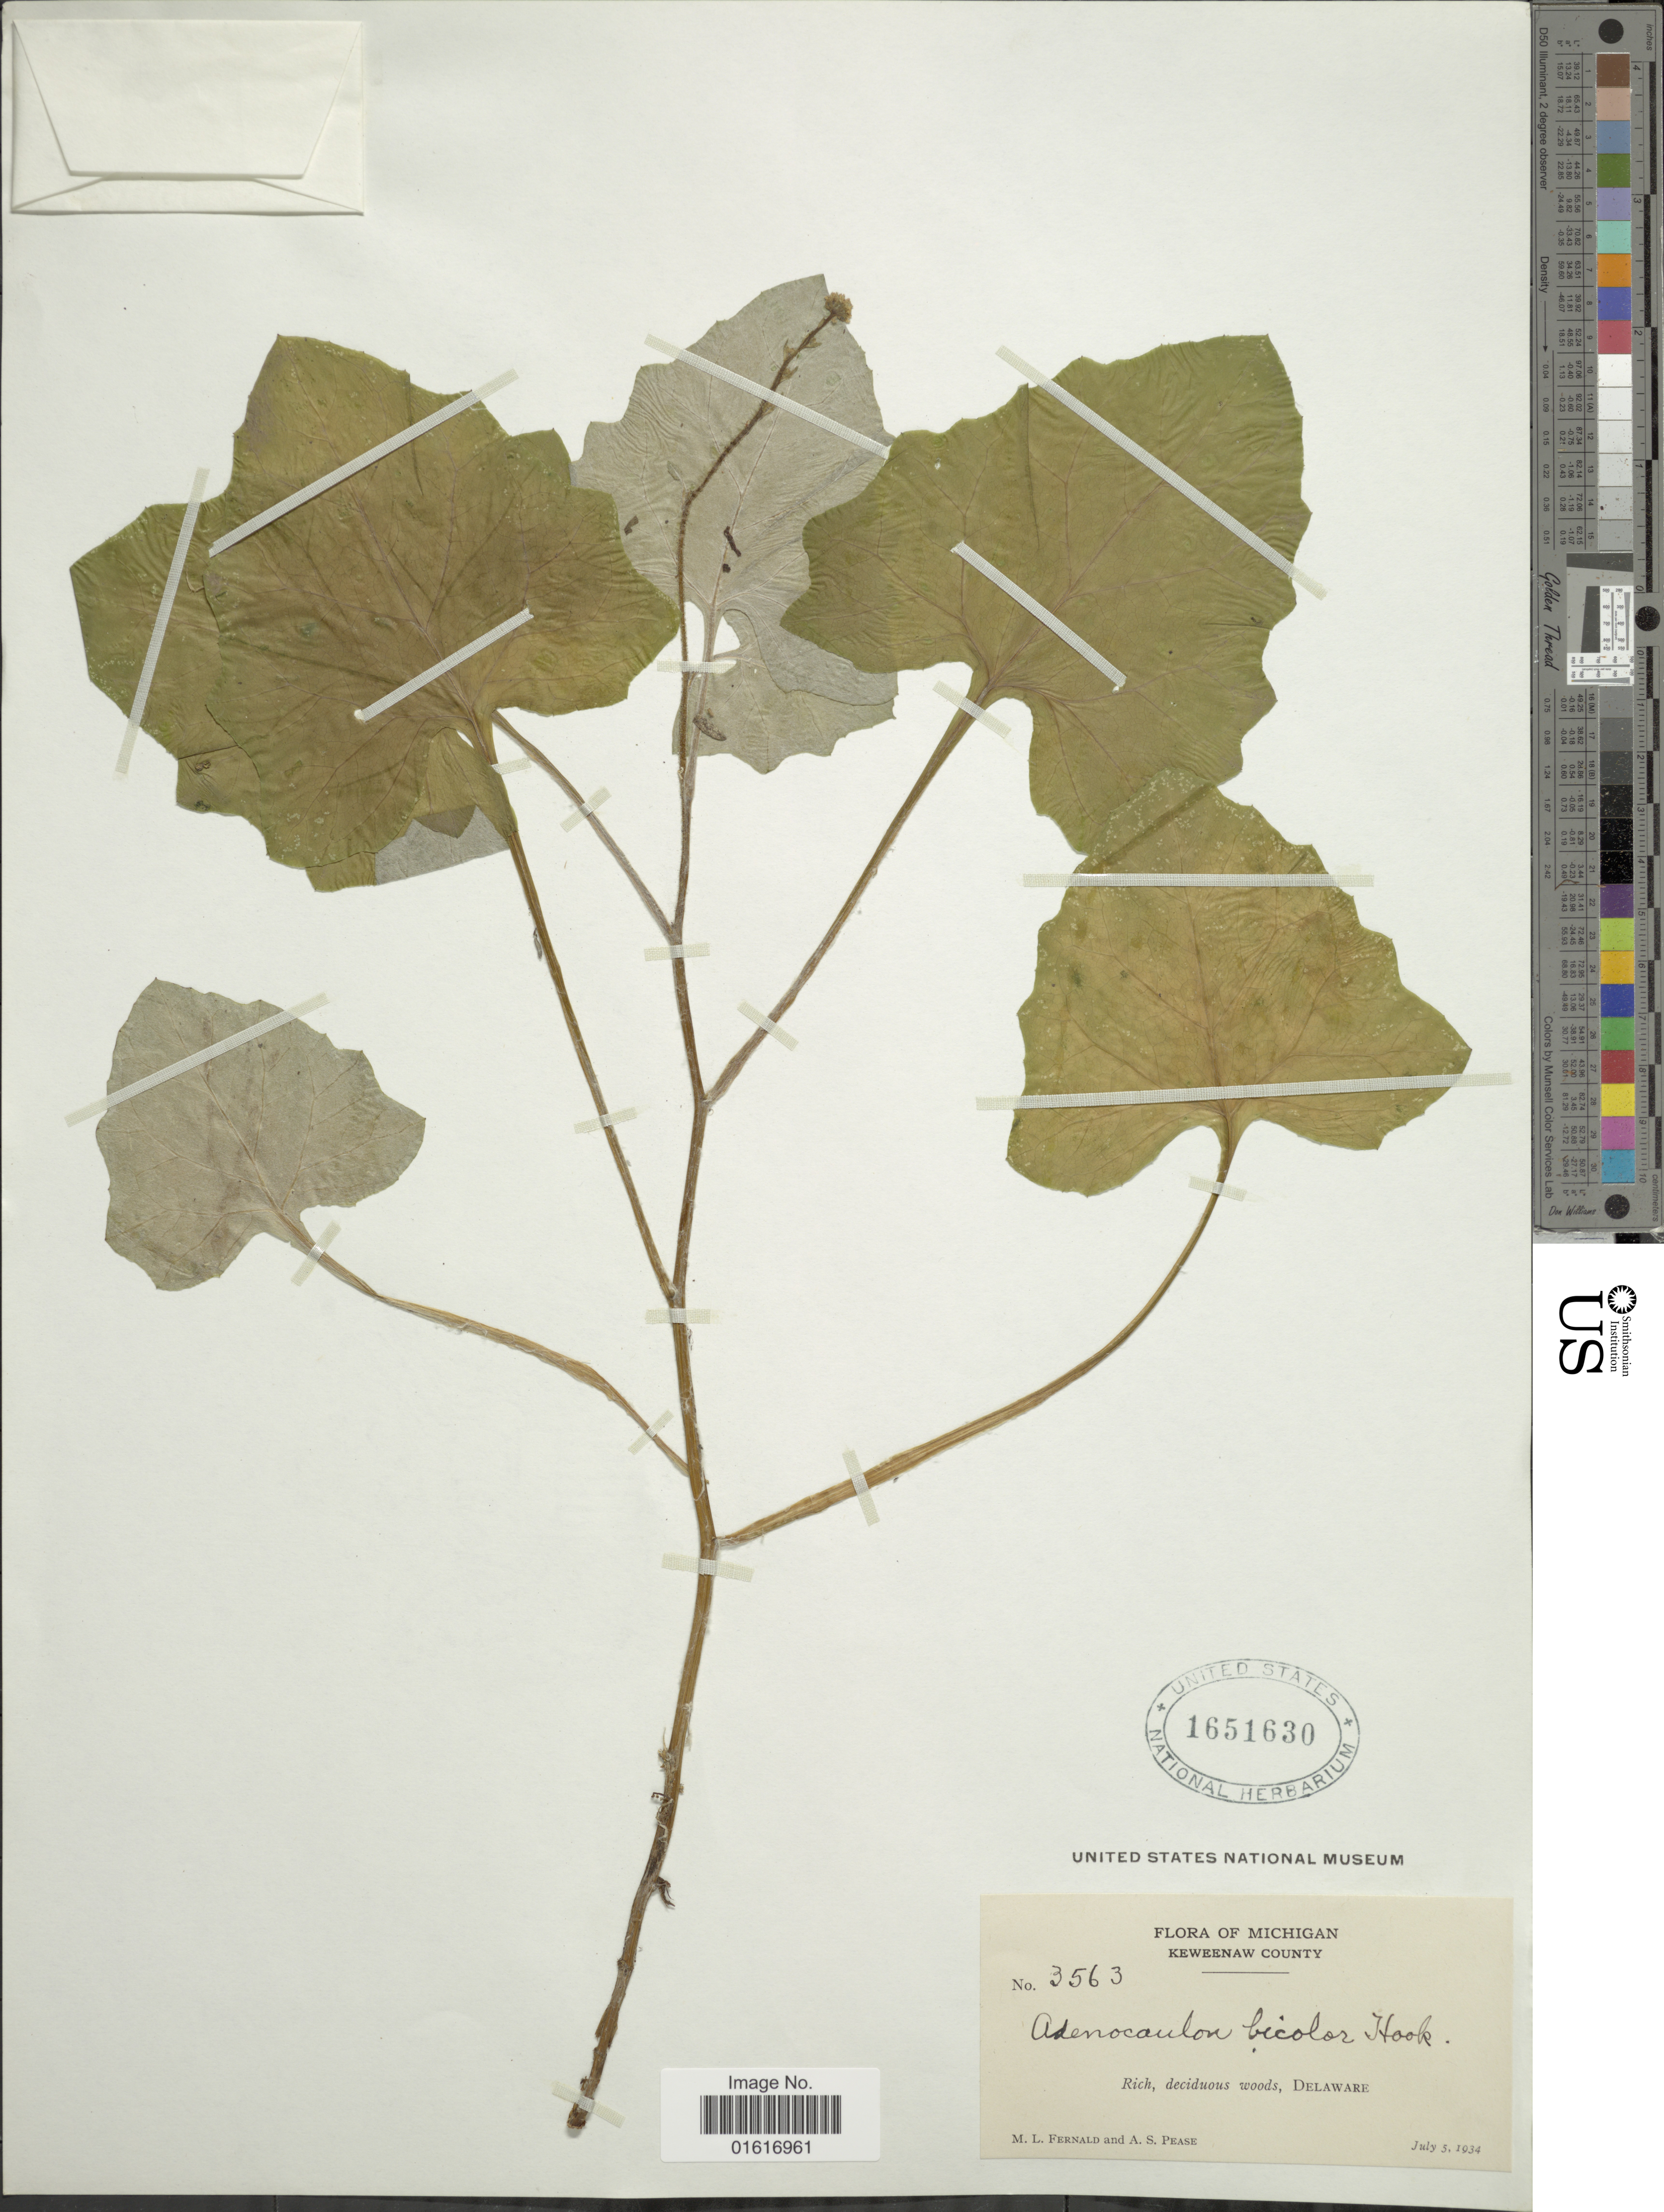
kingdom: Plantae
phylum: Tracheophyta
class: Magnoliopsida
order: Asterales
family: Asteraceae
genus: Adenocaulon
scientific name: Adenocaulon bicolor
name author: Hook.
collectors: M. L. Fernald & A. S. Pease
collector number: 3563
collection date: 1934-07-05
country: United States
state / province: Michigan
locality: Keweenaw County, Rich, deciduous woods, Delaware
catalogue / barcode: US 1651630